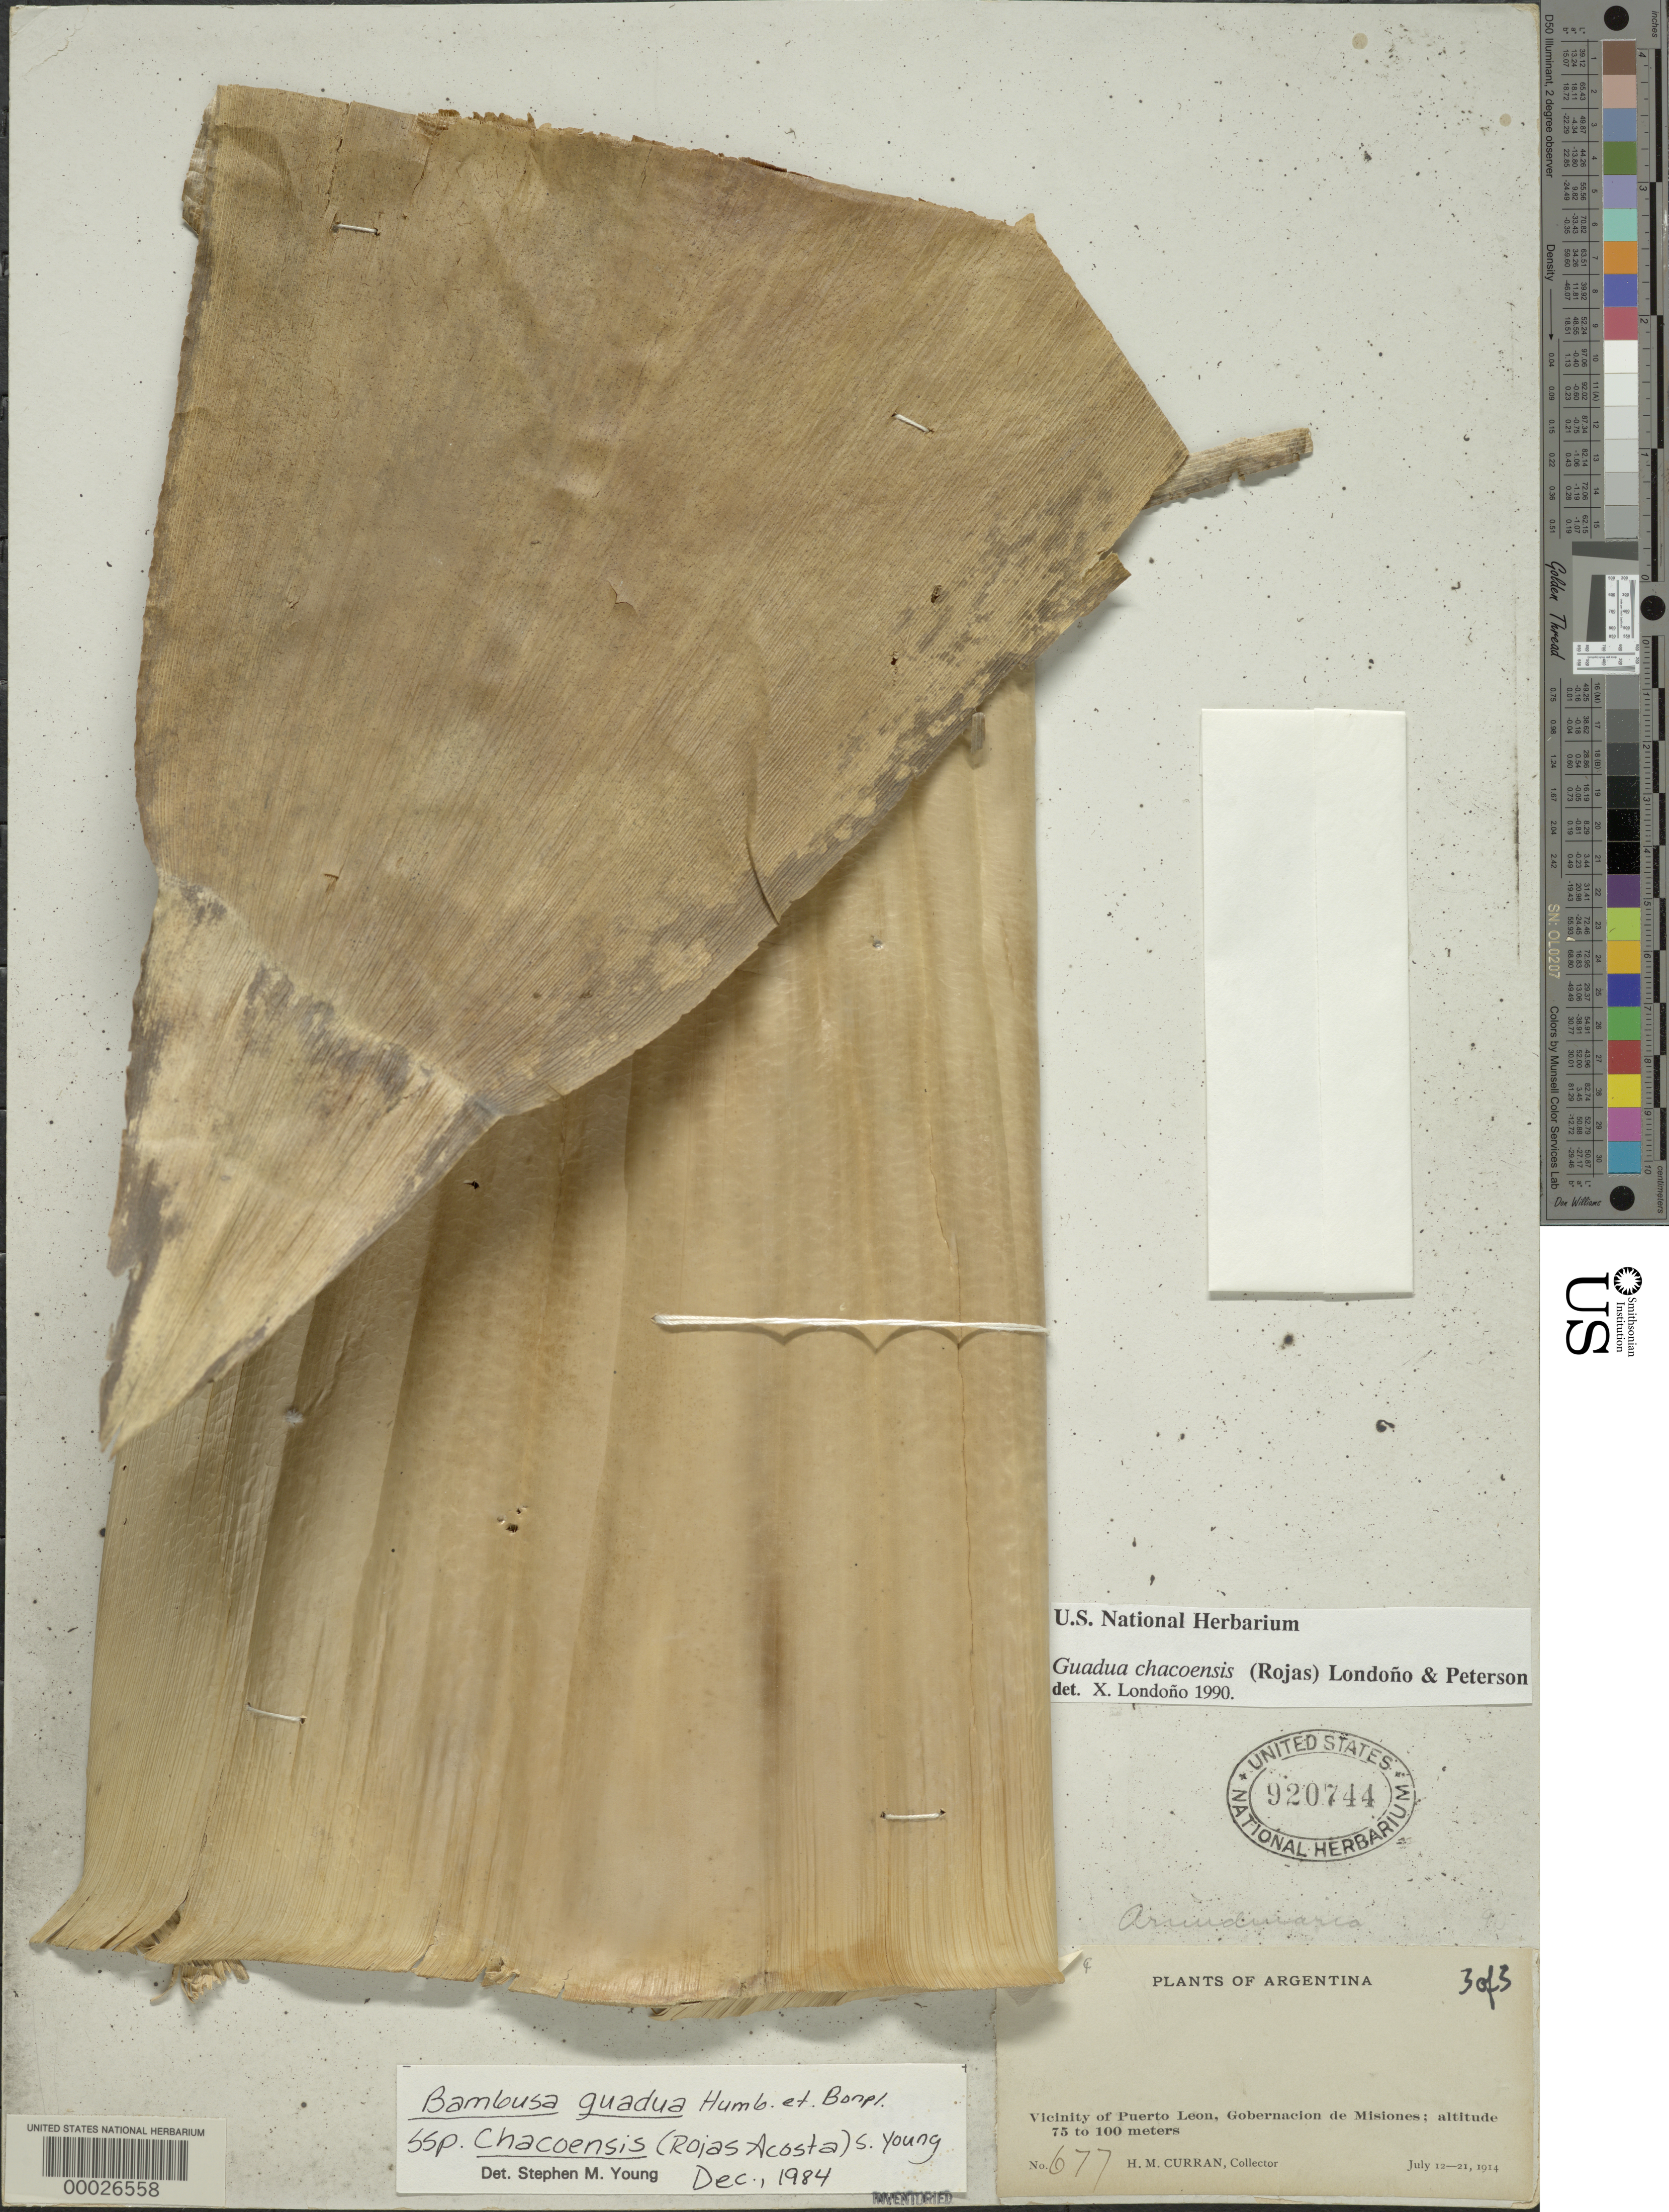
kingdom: Plantae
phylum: Tracheophyta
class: Liliopsida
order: Poales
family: Poaceae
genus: Guadua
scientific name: Guadua chacoensis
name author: (Rojas) Londoño & P.M. Peterson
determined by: Londoño, X., (TULV), Jardin Botanico "Juan Maria Cespedes"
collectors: H. M. Curran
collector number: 677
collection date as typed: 12 Jul 1914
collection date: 1914-07-12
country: Argentina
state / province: Misiones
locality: Vicinity of Puerto Leon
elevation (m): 75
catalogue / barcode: US 920744